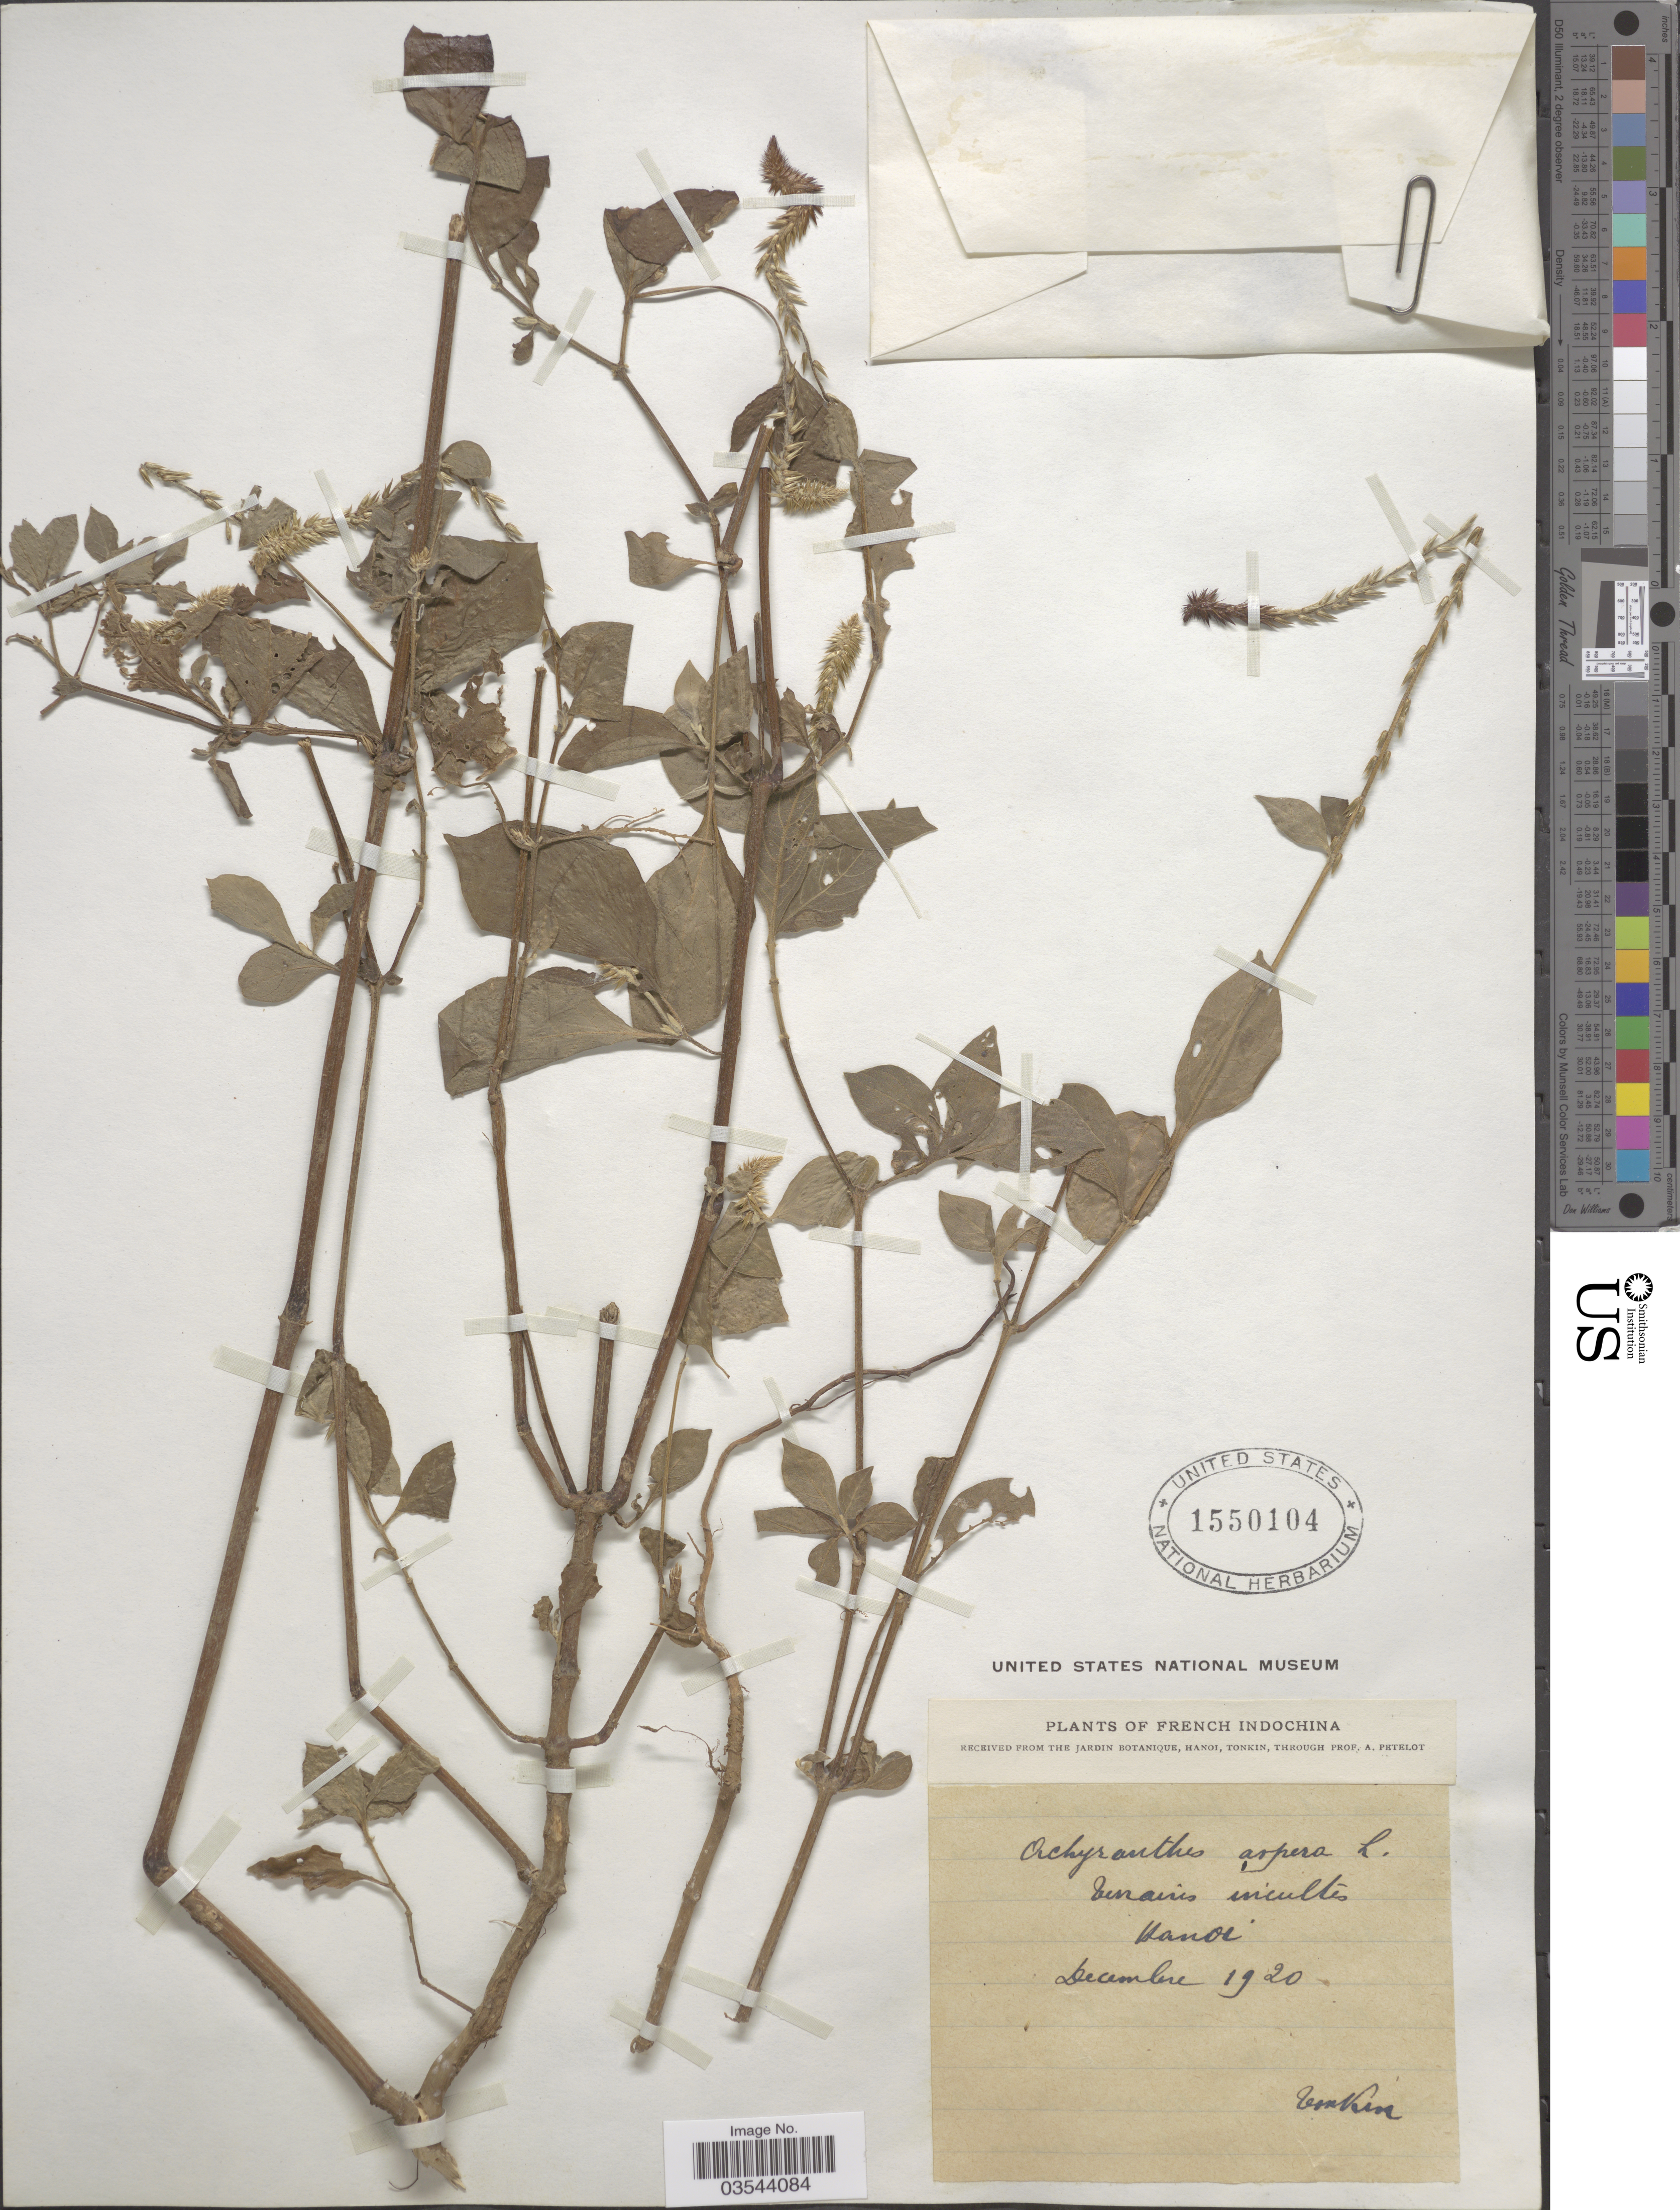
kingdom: Plantae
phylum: Tracheophyta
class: Magnoliopsida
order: Caryophyllales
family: Amaranthaceae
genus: Achyranthes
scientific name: Achyranthes aspera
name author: L.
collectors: Pételot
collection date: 1920-12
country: Vietnam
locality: French Indochina. Hanoi.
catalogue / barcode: US 1550104